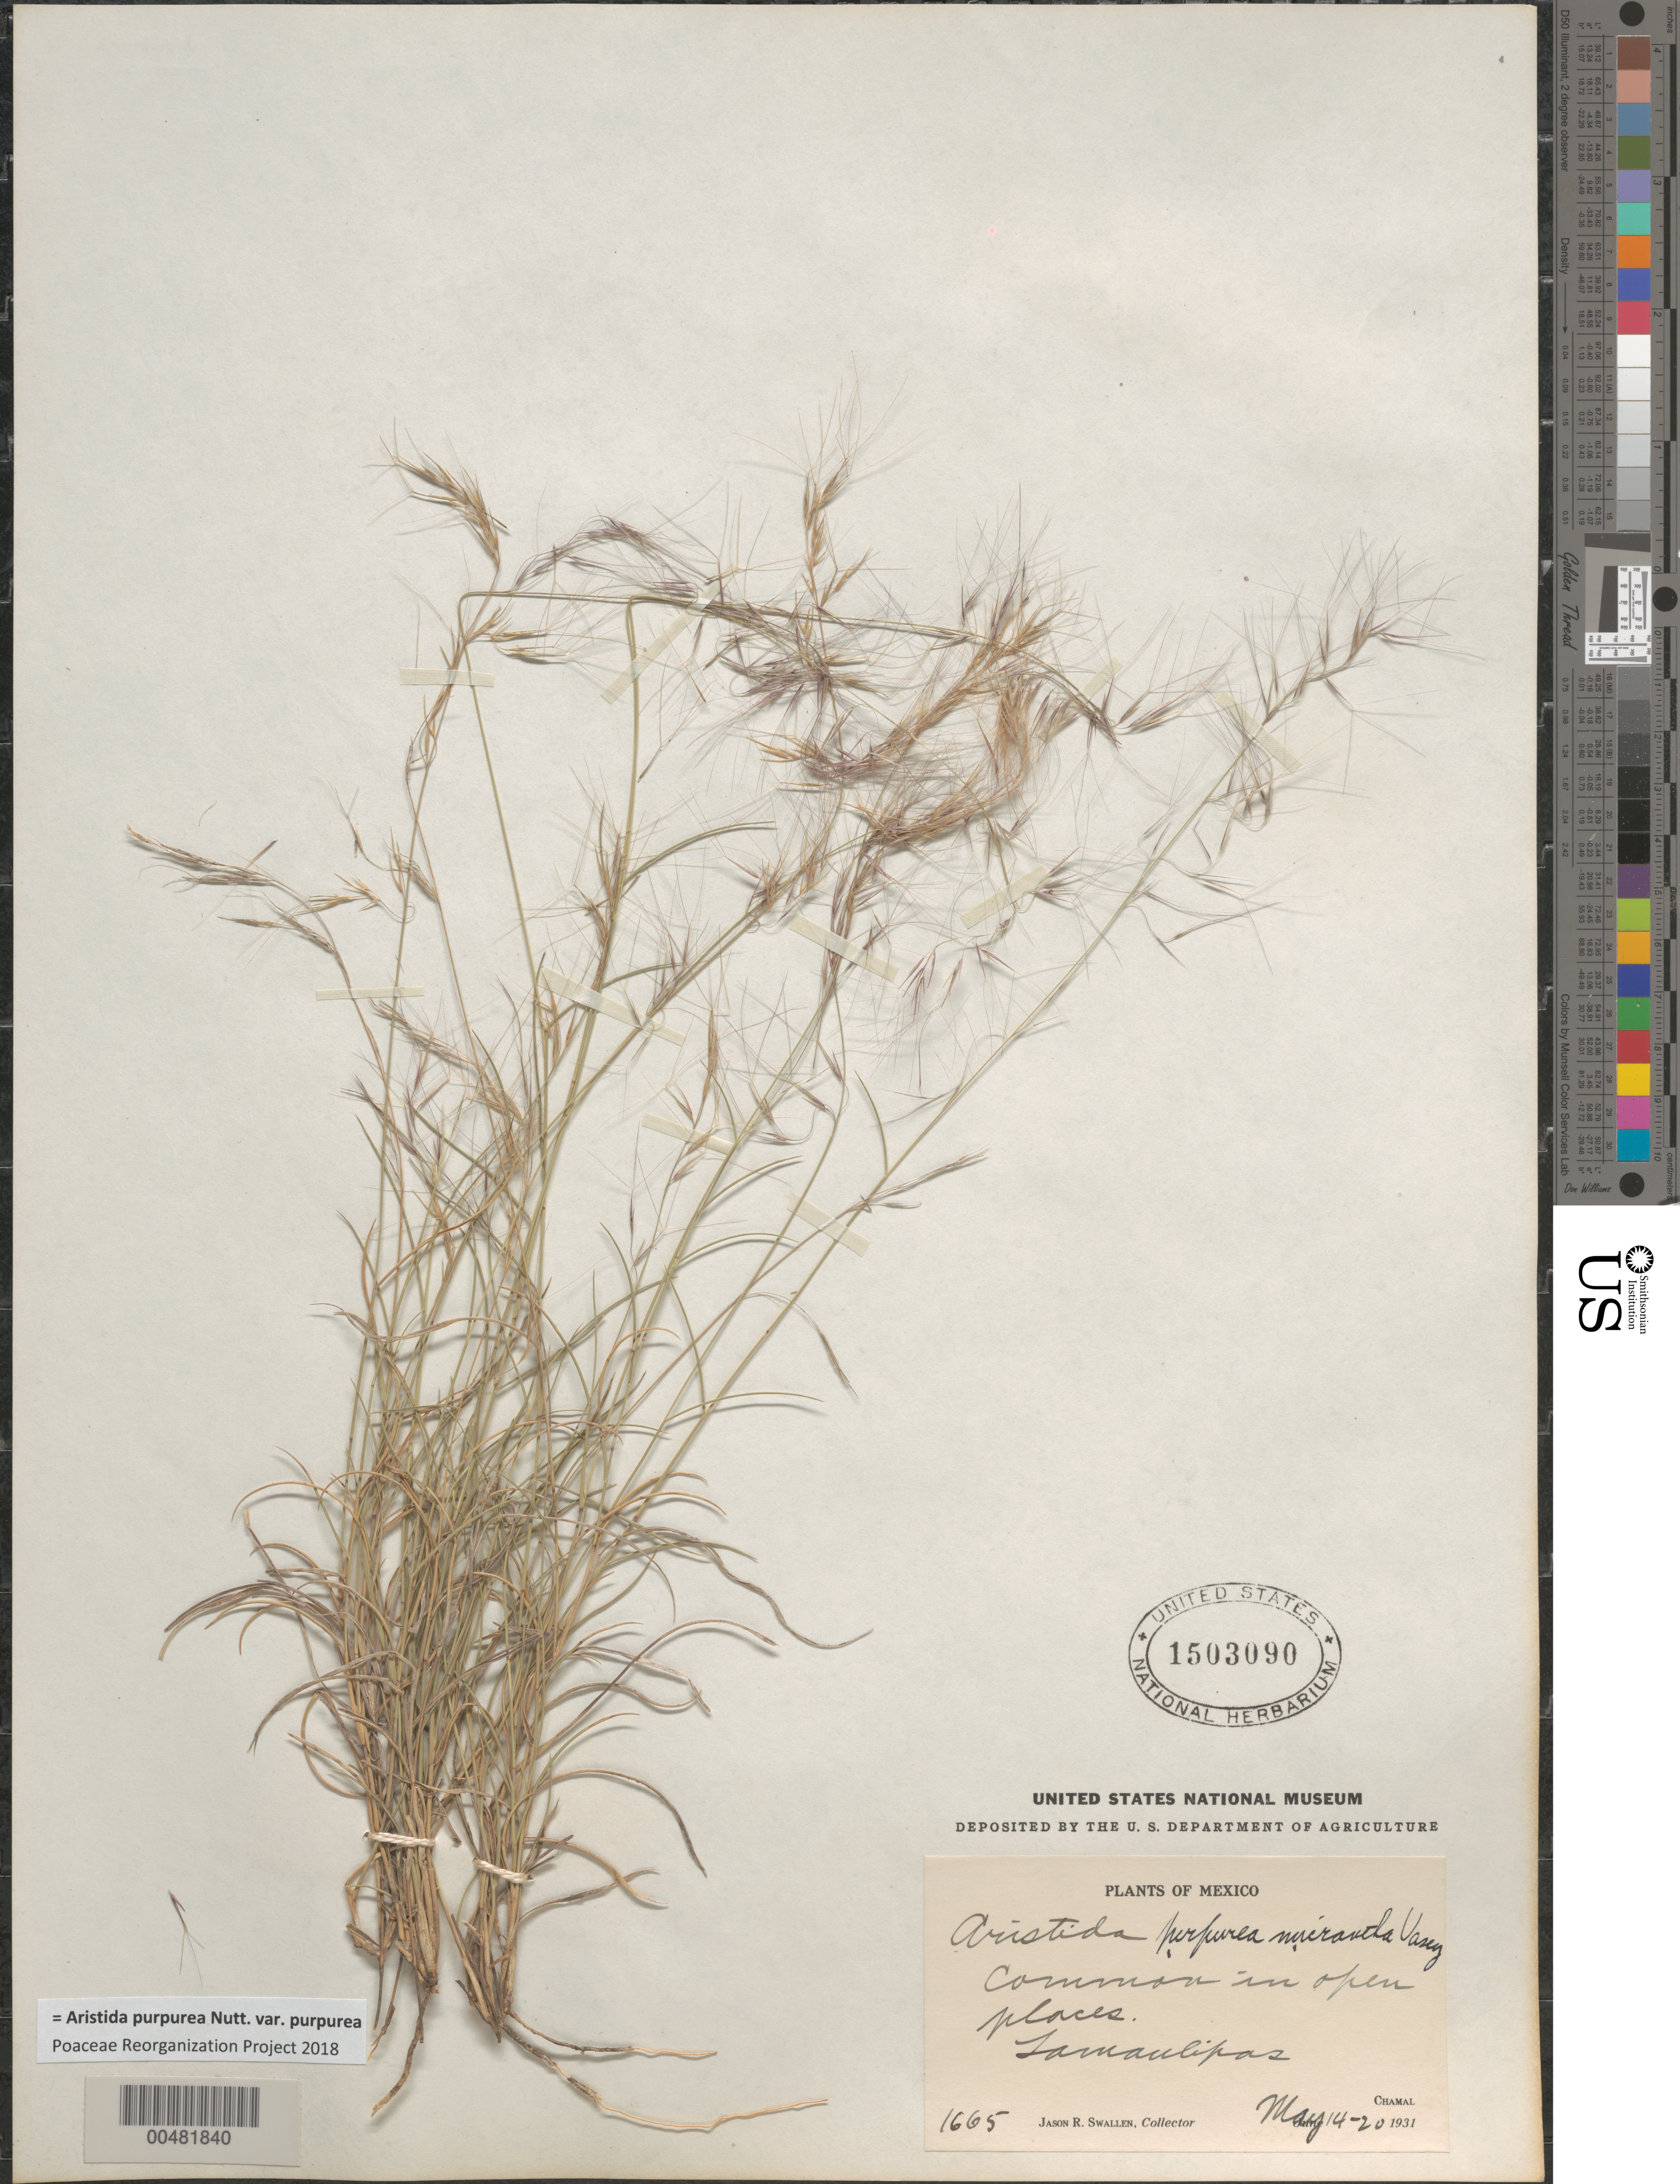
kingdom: Plantae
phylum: Tracheophyta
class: Liliopsida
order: Poales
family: Poaceae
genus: Aristida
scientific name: Aristida purpurea var. purpurea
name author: Nutt.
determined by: Poaceae Reorganization Project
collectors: J. R. Swallen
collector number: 1665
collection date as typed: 14 May 1931 to 20 May 1931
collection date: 1931-05-14/1931-05-20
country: Mexico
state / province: Tamaulipas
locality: Chamal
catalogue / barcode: US 1503090